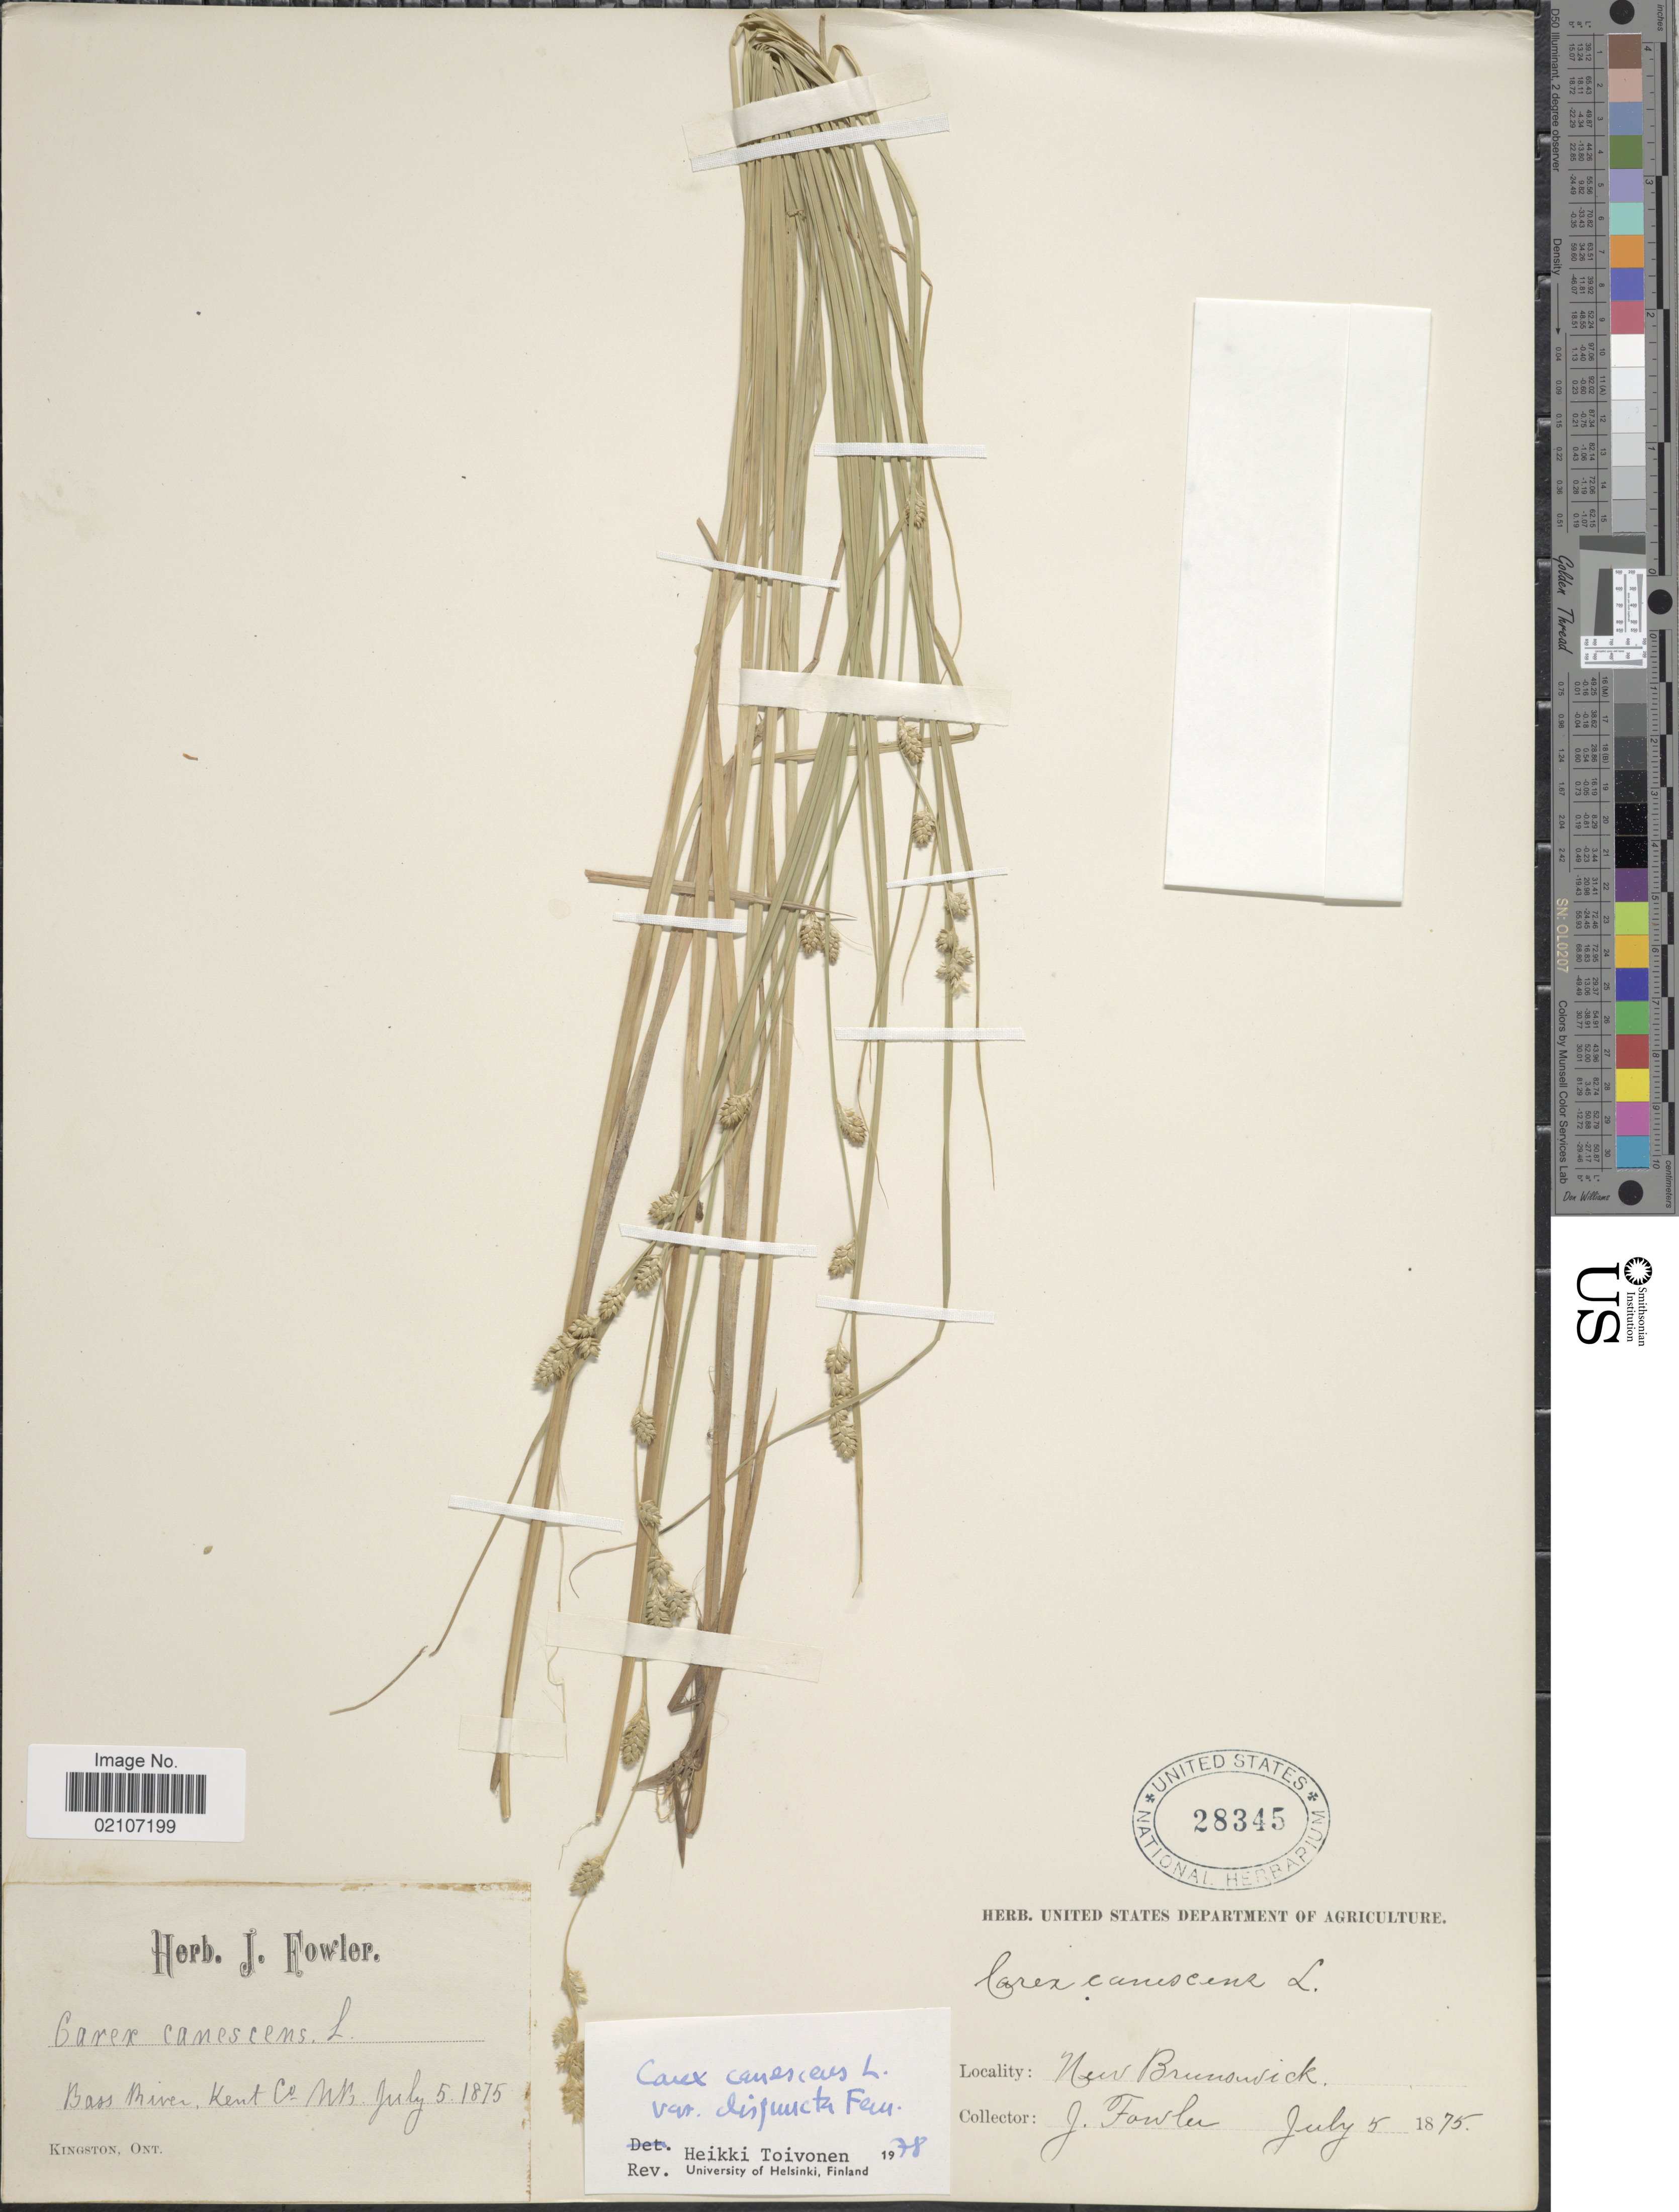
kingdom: Plantae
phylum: Tracheophyta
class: Liliopsida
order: Poales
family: Cyperaceae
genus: Carex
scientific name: Carex canescens var. disjuncta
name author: Fernald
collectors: J. P. Fowler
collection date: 1875-07-05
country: Canada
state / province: New Brunswick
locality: Bass River. Kent Co.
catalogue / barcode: US 28345